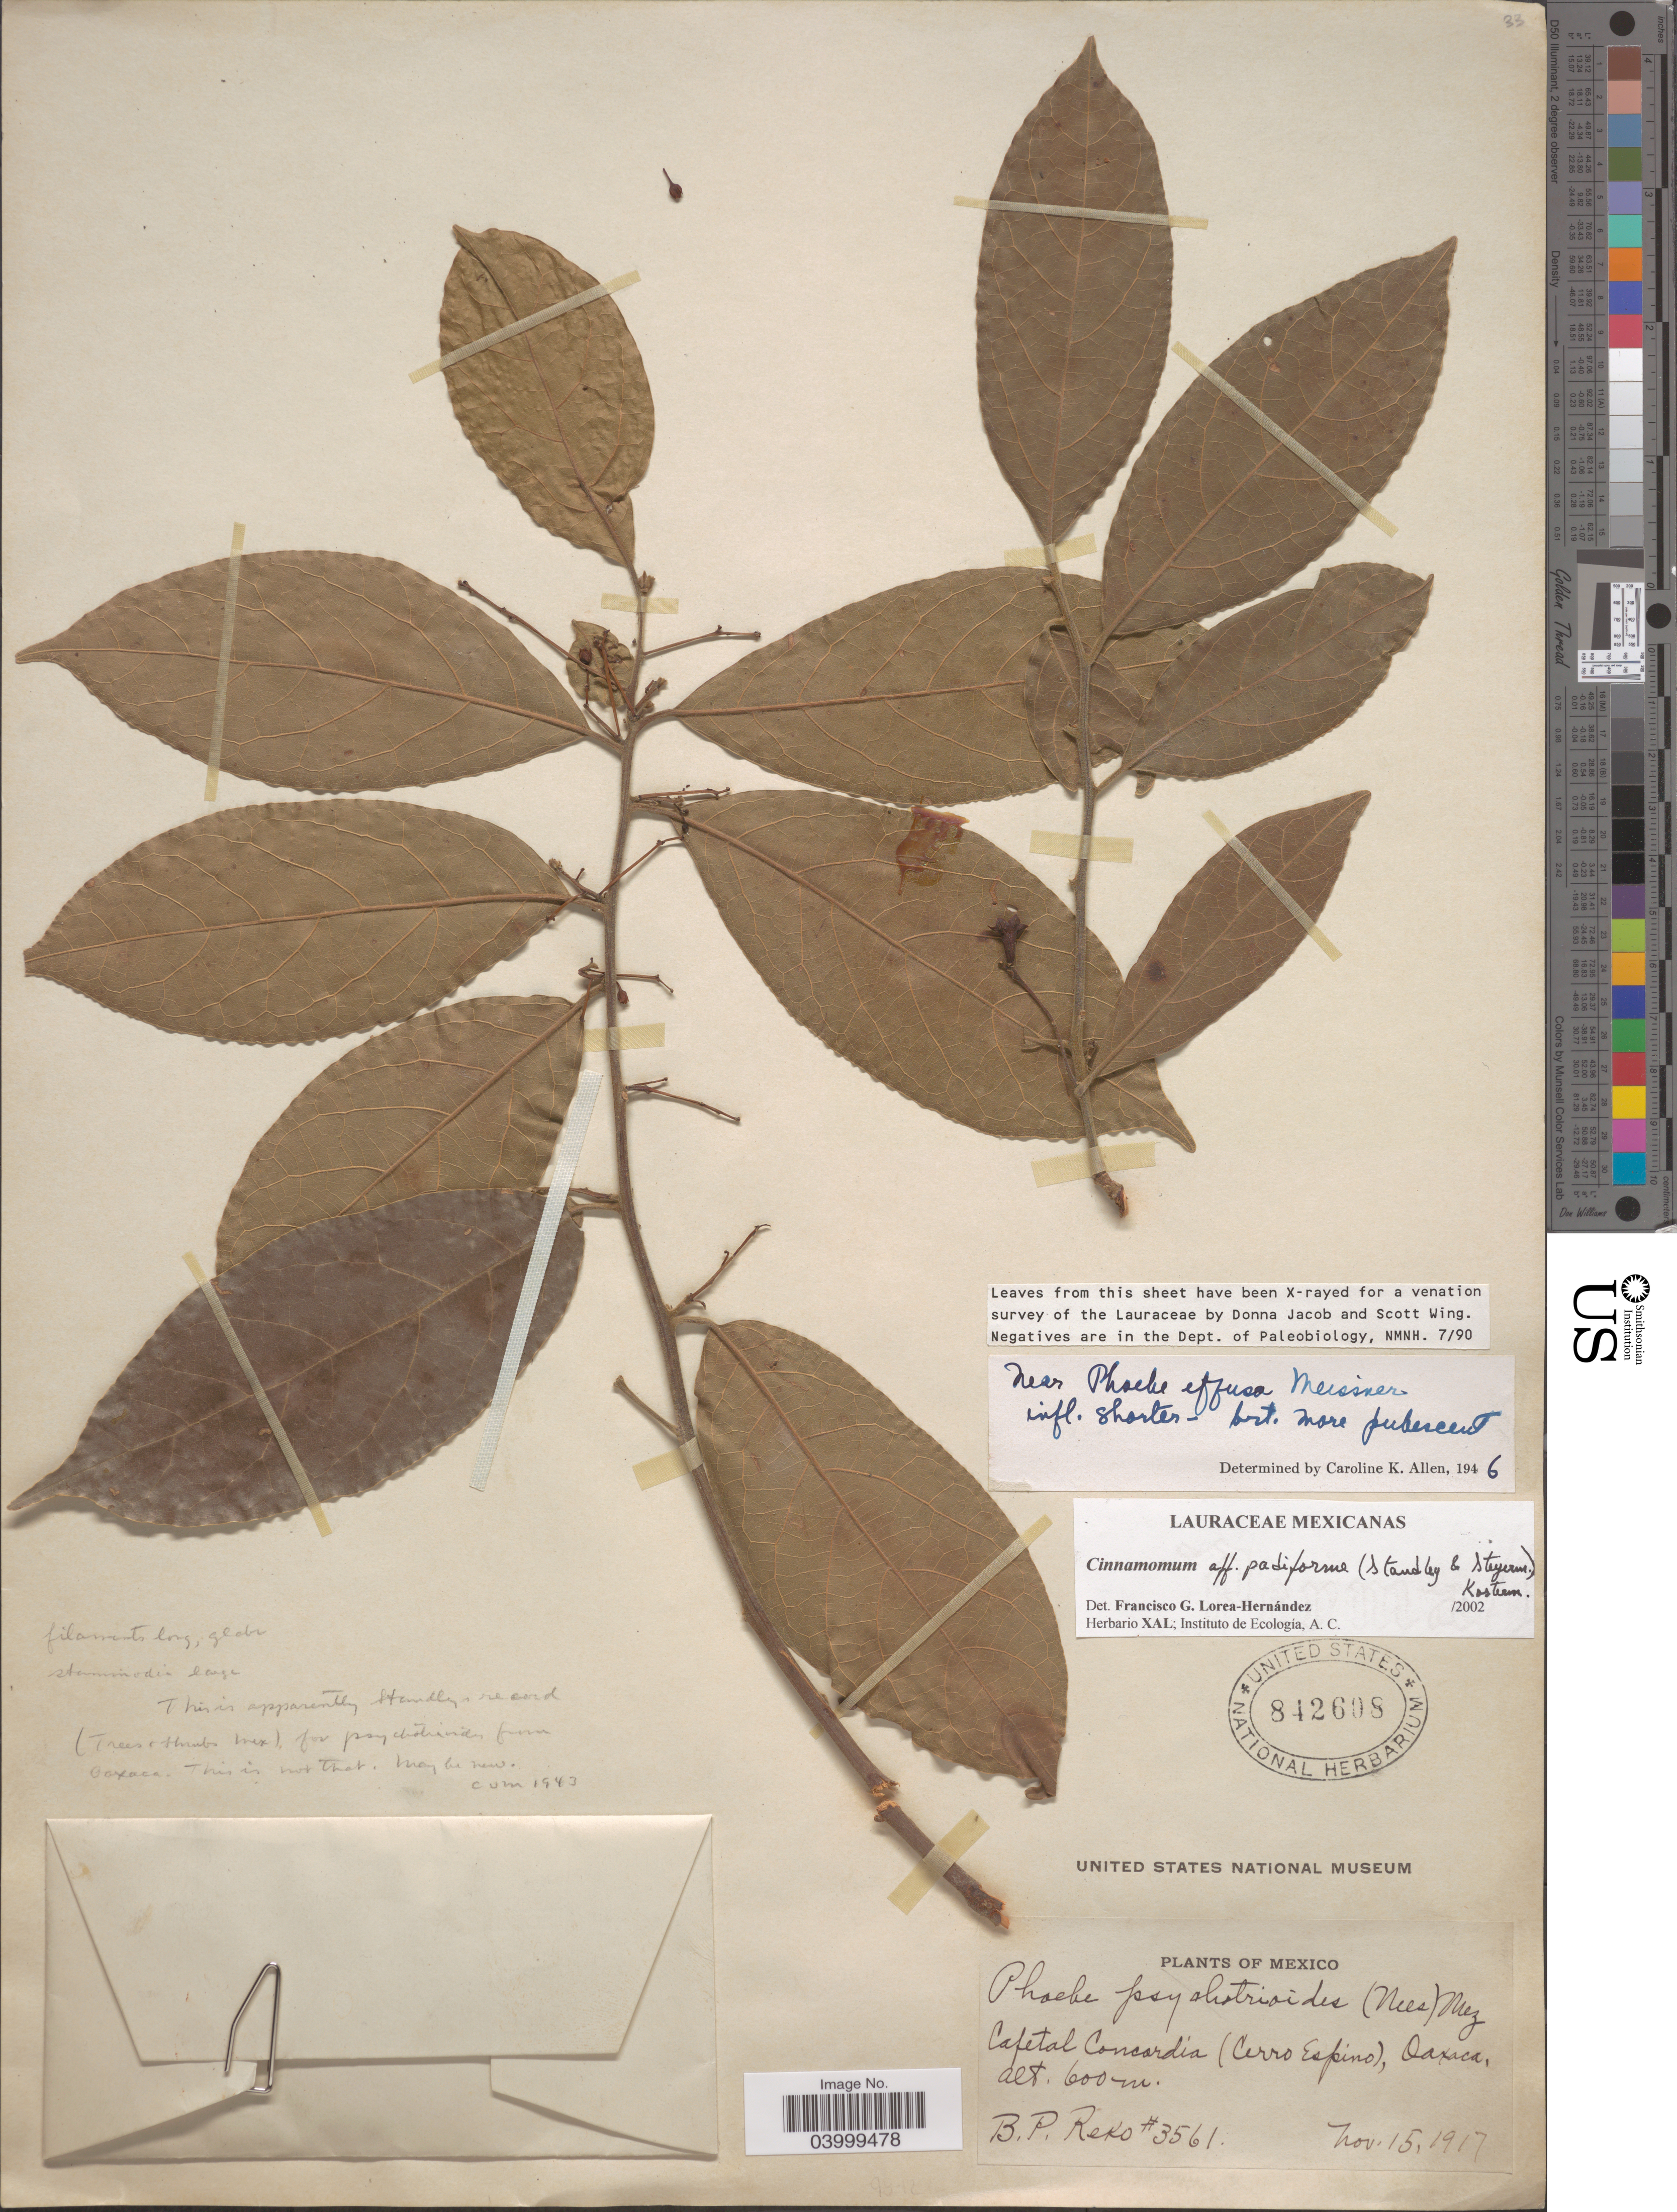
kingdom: Plantae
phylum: Tracheophyta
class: Magnoliopsida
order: Laurales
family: Lauraceae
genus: Cinnamomum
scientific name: Cinnamomum padiforme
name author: Standl. & Steyerm.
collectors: B. P. Reko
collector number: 3561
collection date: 1917-11-15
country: Mexico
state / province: Oaxaca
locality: Cafetal Concordia (Cerro Espino).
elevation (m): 600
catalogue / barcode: US 842608